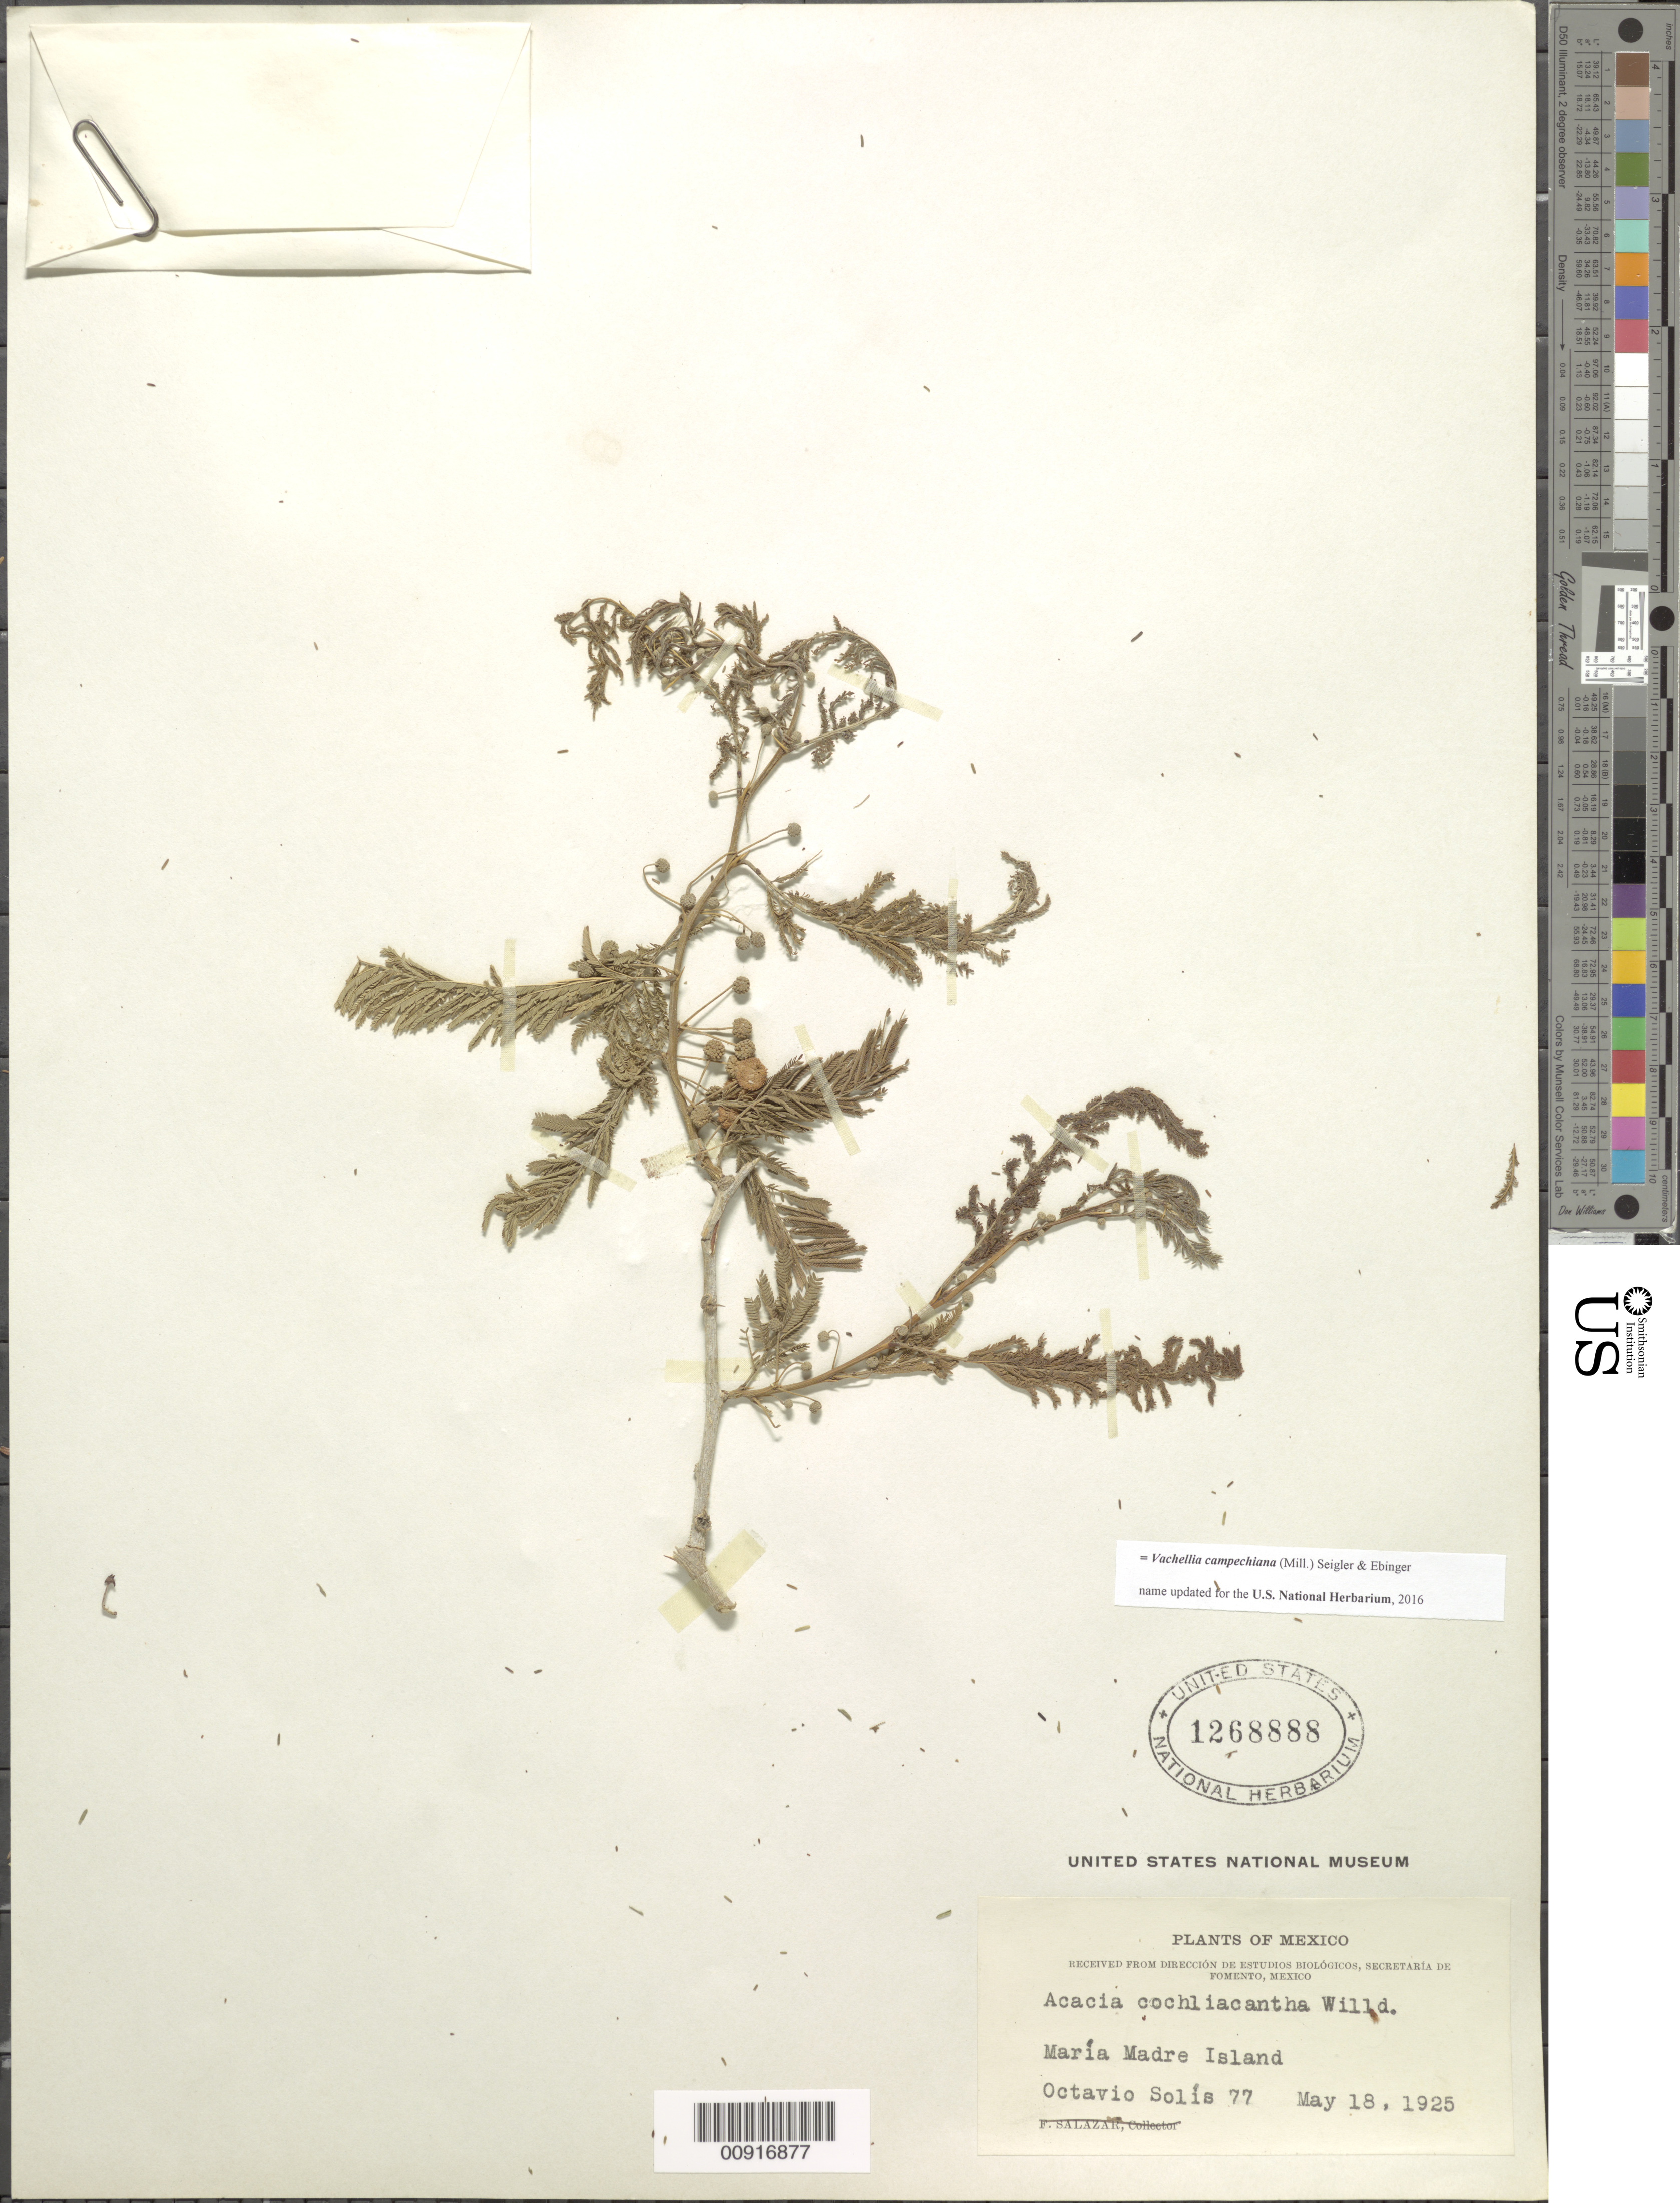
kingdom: Plantae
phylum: Tracheophyta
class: Magnoliopsida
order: Fabales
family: Fabaceae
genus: Vachellia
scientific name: Vachellia campechiana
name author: (Mill.) Seigler & Ebinger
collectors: O. Solís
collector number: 77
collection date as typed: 18 May 1925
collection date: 1925-05-18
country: Mexico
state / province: Nayarit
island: Maria Madre I.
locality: María Madre Island.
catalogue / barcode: US 1268888